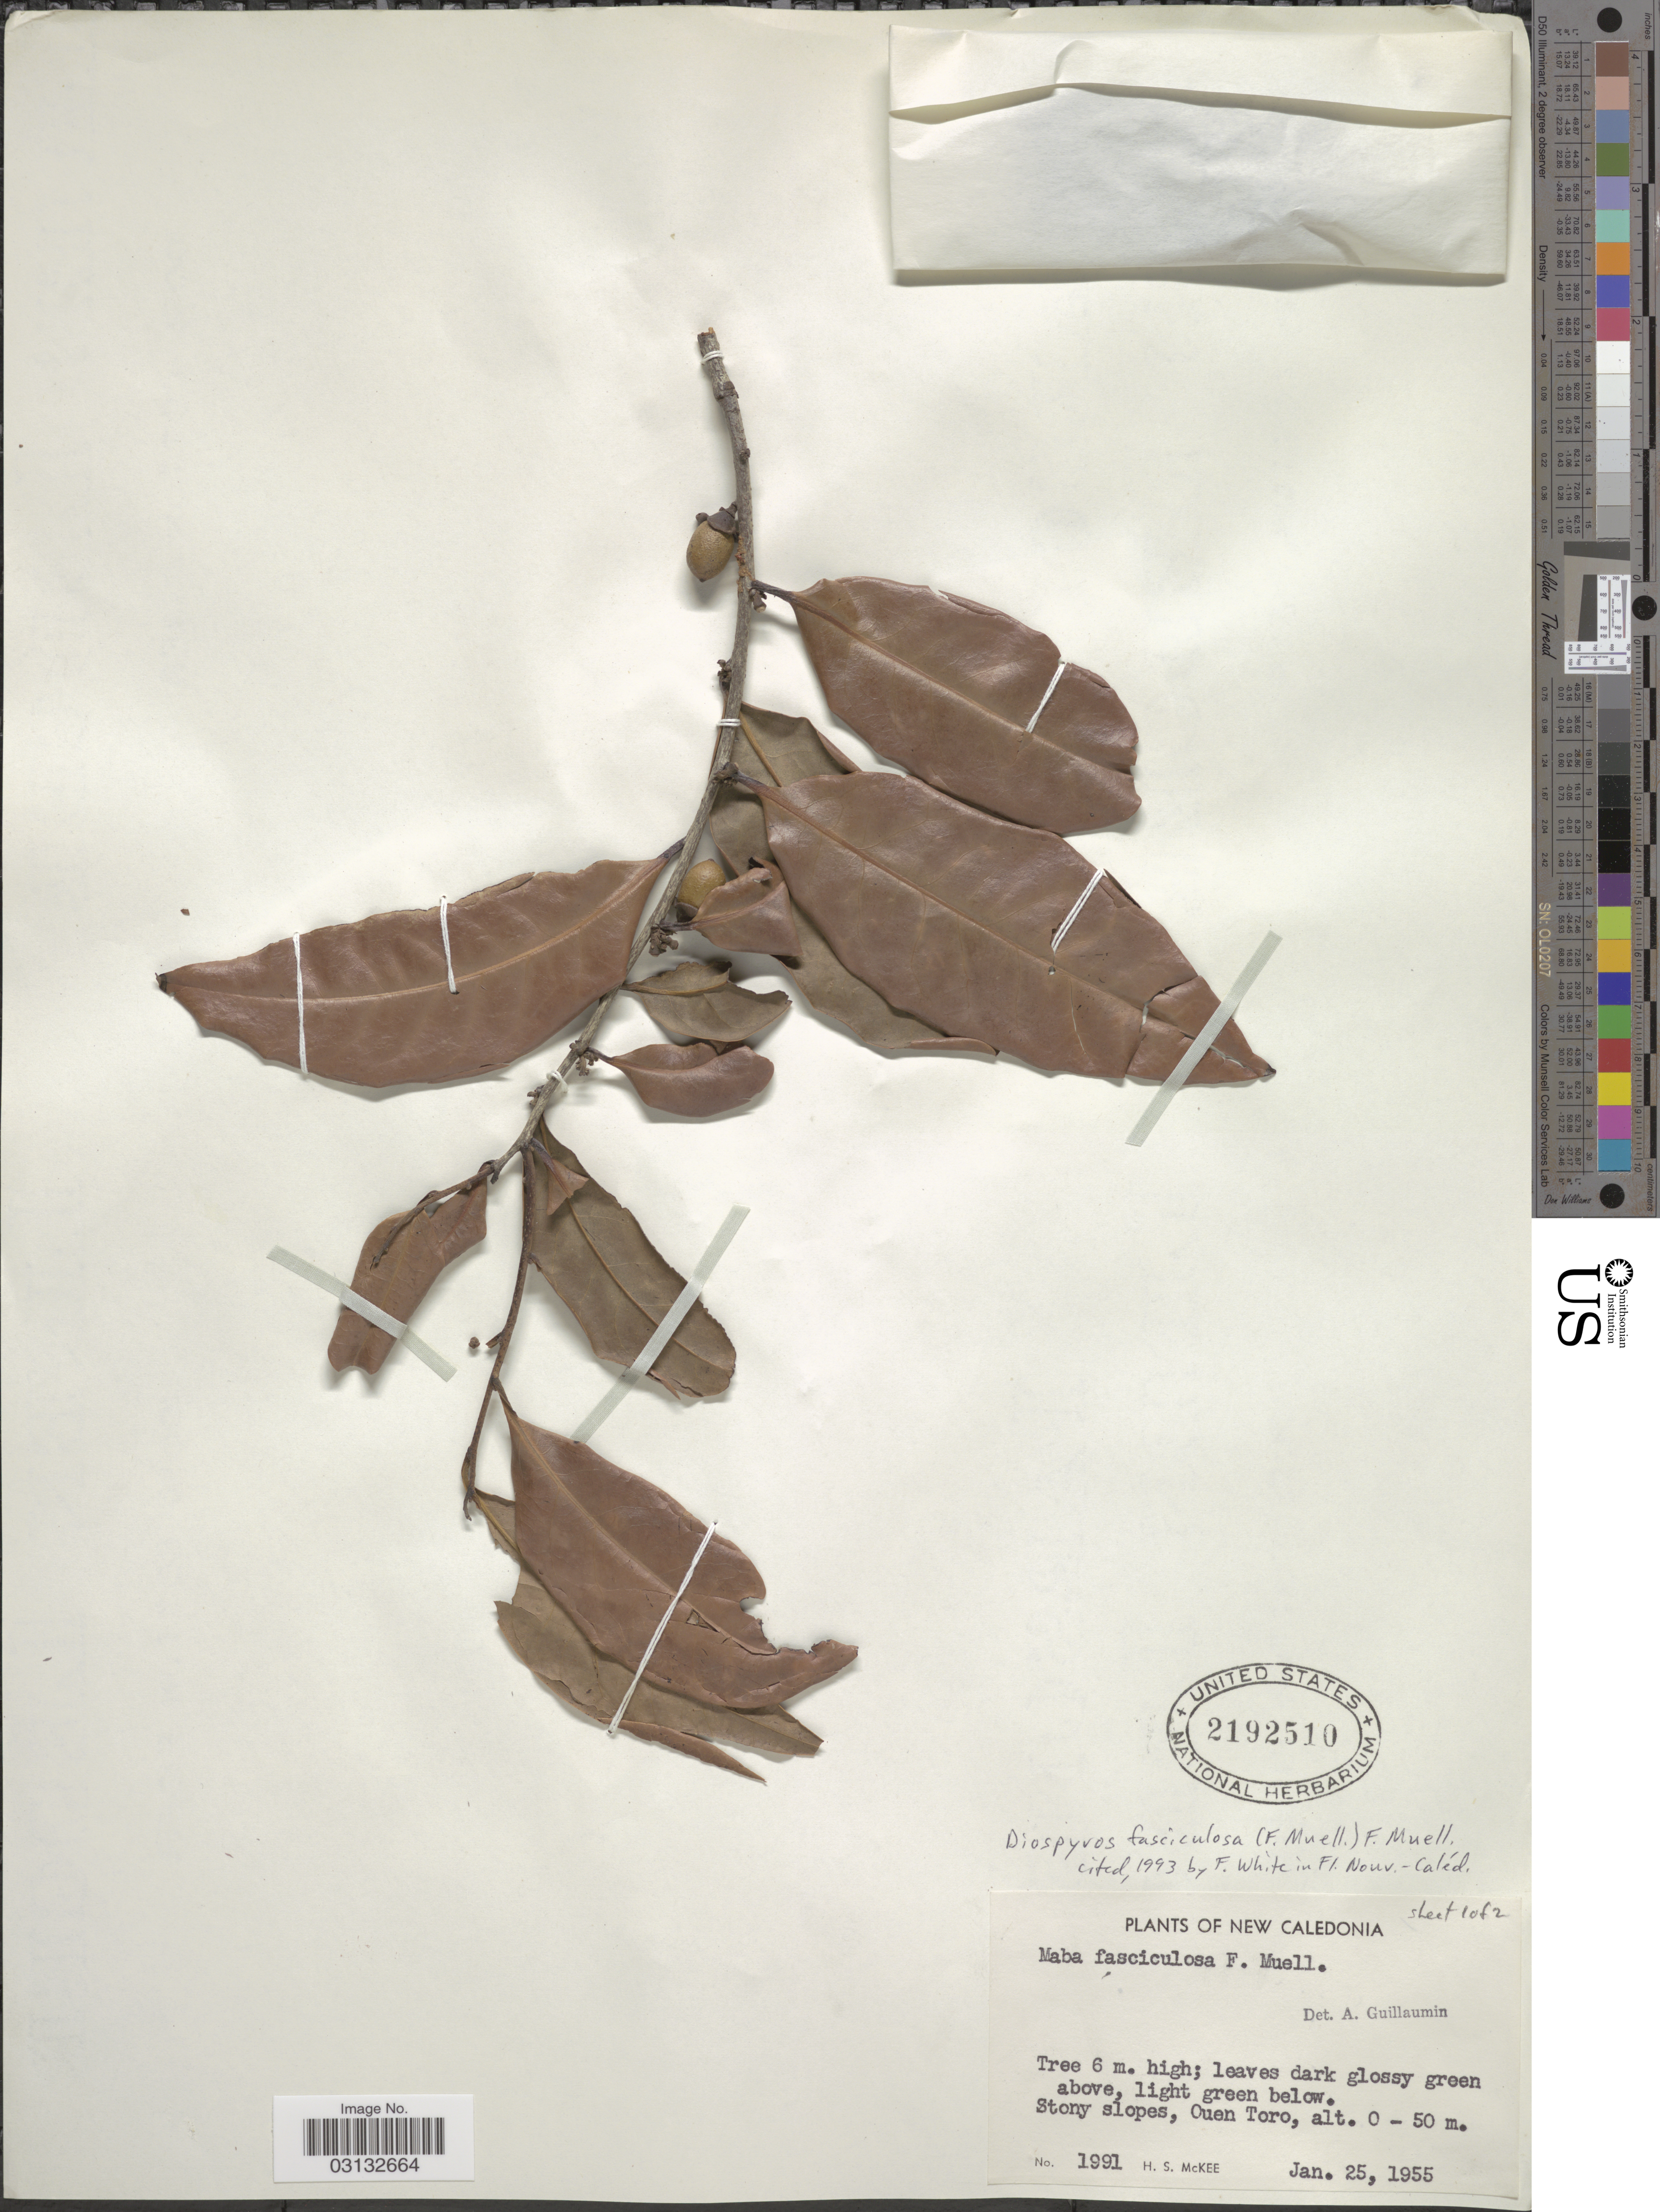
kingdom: Plantae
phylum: Tracheophyta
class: Magnoliopsida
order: Ericales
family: Ebenaceae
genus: Diospyros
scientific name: Diospyros fasciculosa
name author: (F. Muell.) F. Muell.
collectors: H. S. McKee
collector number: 1991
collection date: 1955-01-25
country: New Caledonia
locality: Stony slopes, Ouen Toro.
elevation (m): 0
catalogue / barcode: US 2192510